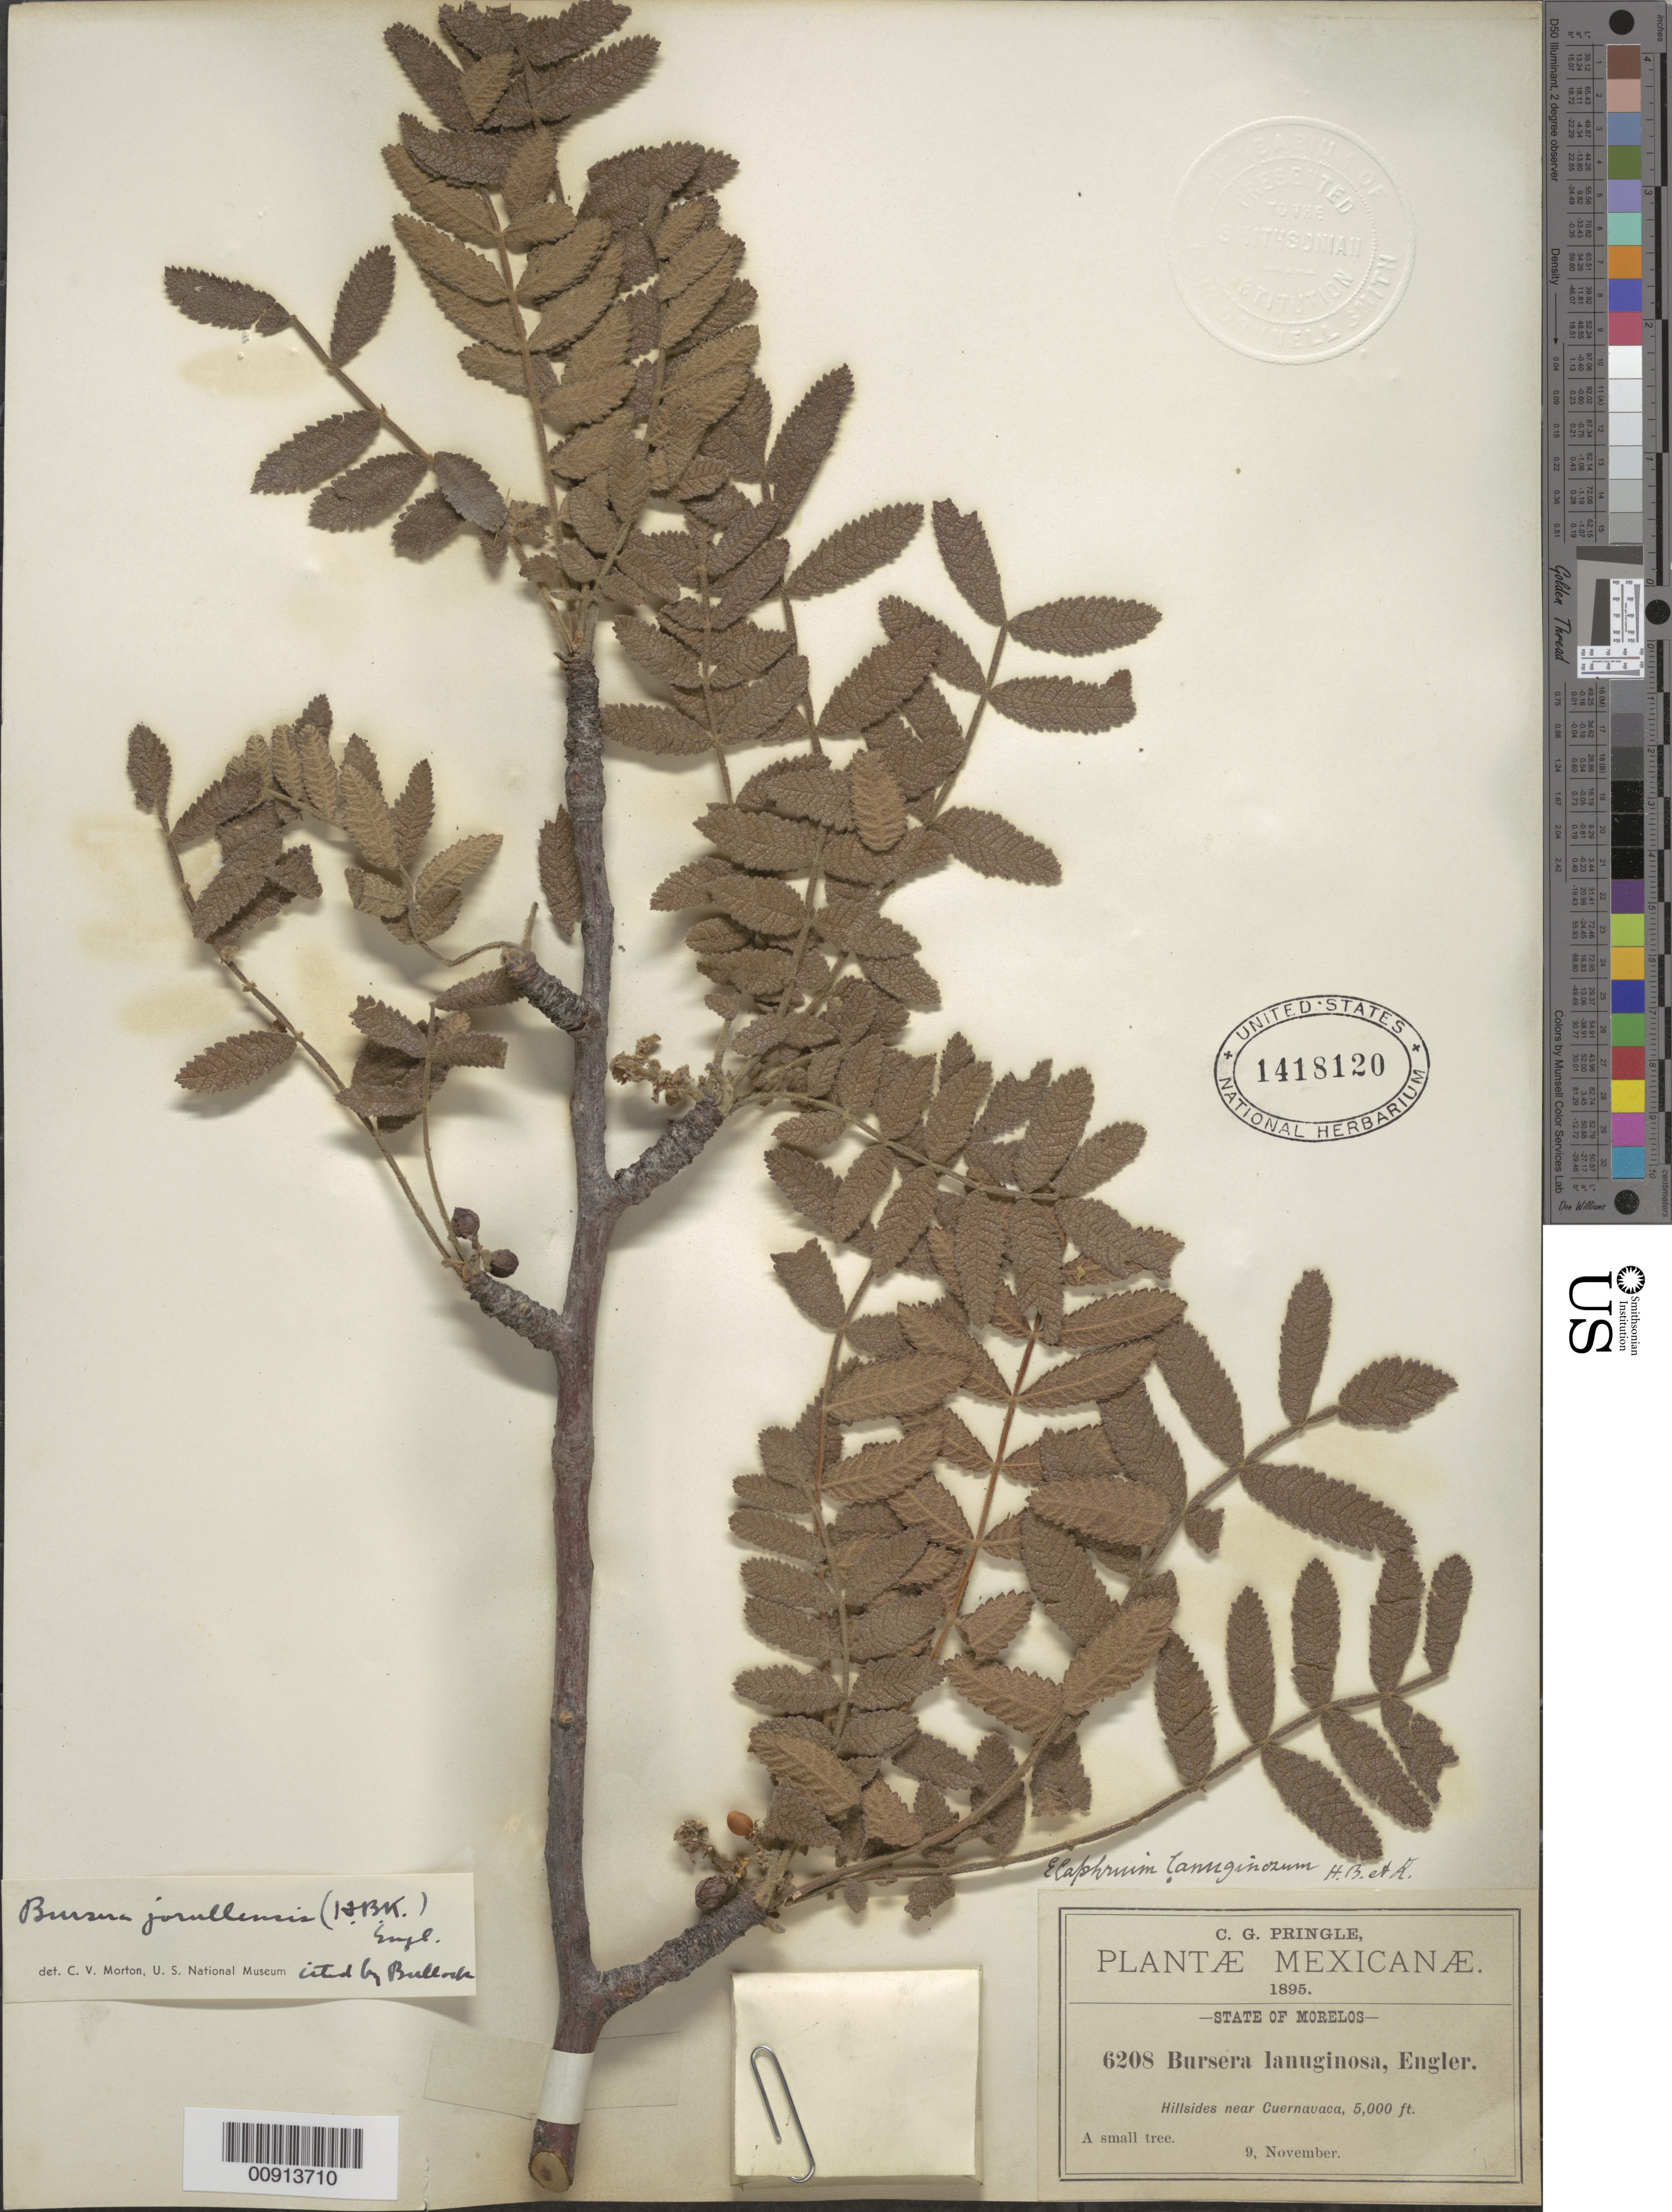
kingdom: Plantae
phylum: Tracheophyta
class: Magnoliopsida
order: Sapindales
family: Burseraceae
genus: Bursera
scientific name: Bursera jorullensis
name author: (Kunth) Engl.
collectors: C. G. Pringle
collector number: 6208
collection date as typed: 09 Nov 1895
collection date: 1895-11-09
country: Mexico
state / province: Morelos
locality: Near Cuernavaca, State of Morelos.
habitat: Hillsides.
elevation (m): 1524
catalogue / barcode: US 1418120